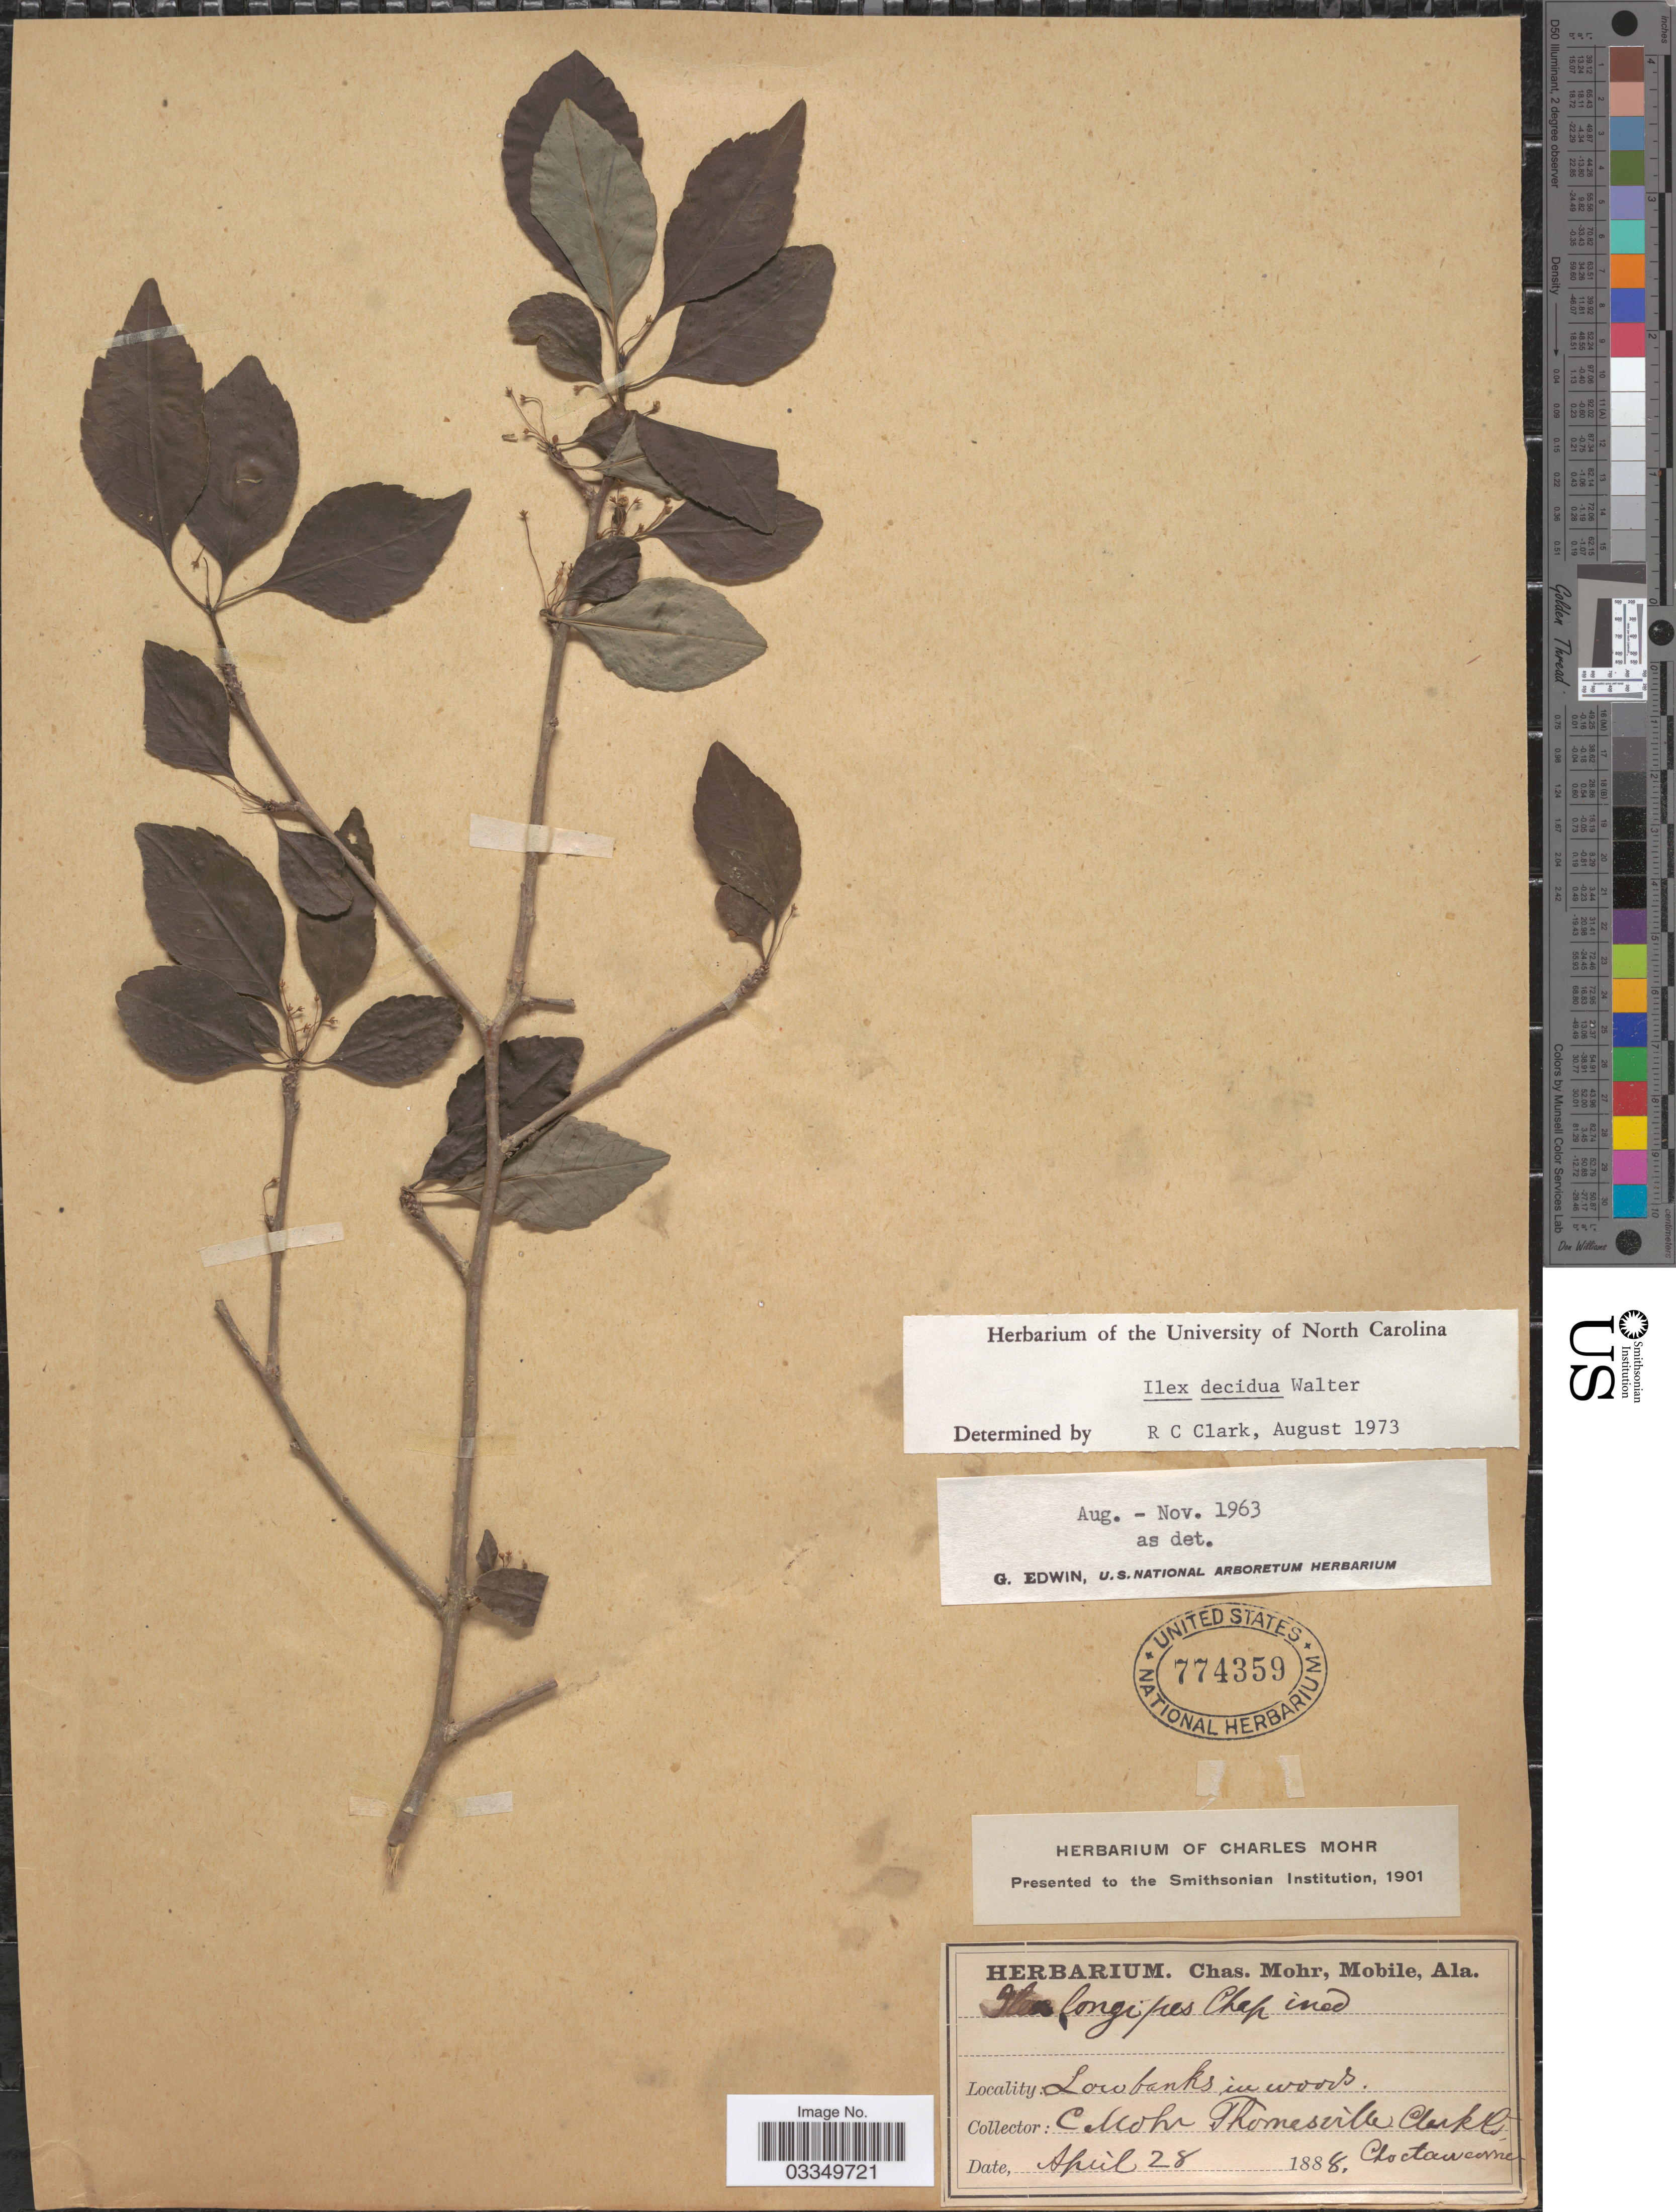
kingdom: Plantae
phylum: Tracheophyta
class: Magnoliopsida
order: Aquifoliales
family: Aquifoliaceae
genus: Ilex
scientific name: Ilex decidua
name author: Walter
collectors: C. Mohr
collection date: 1888-04-28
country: United States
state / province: Alabama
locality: Thomasville. Clark Co. Choctaw corner.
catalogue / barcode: US 774359